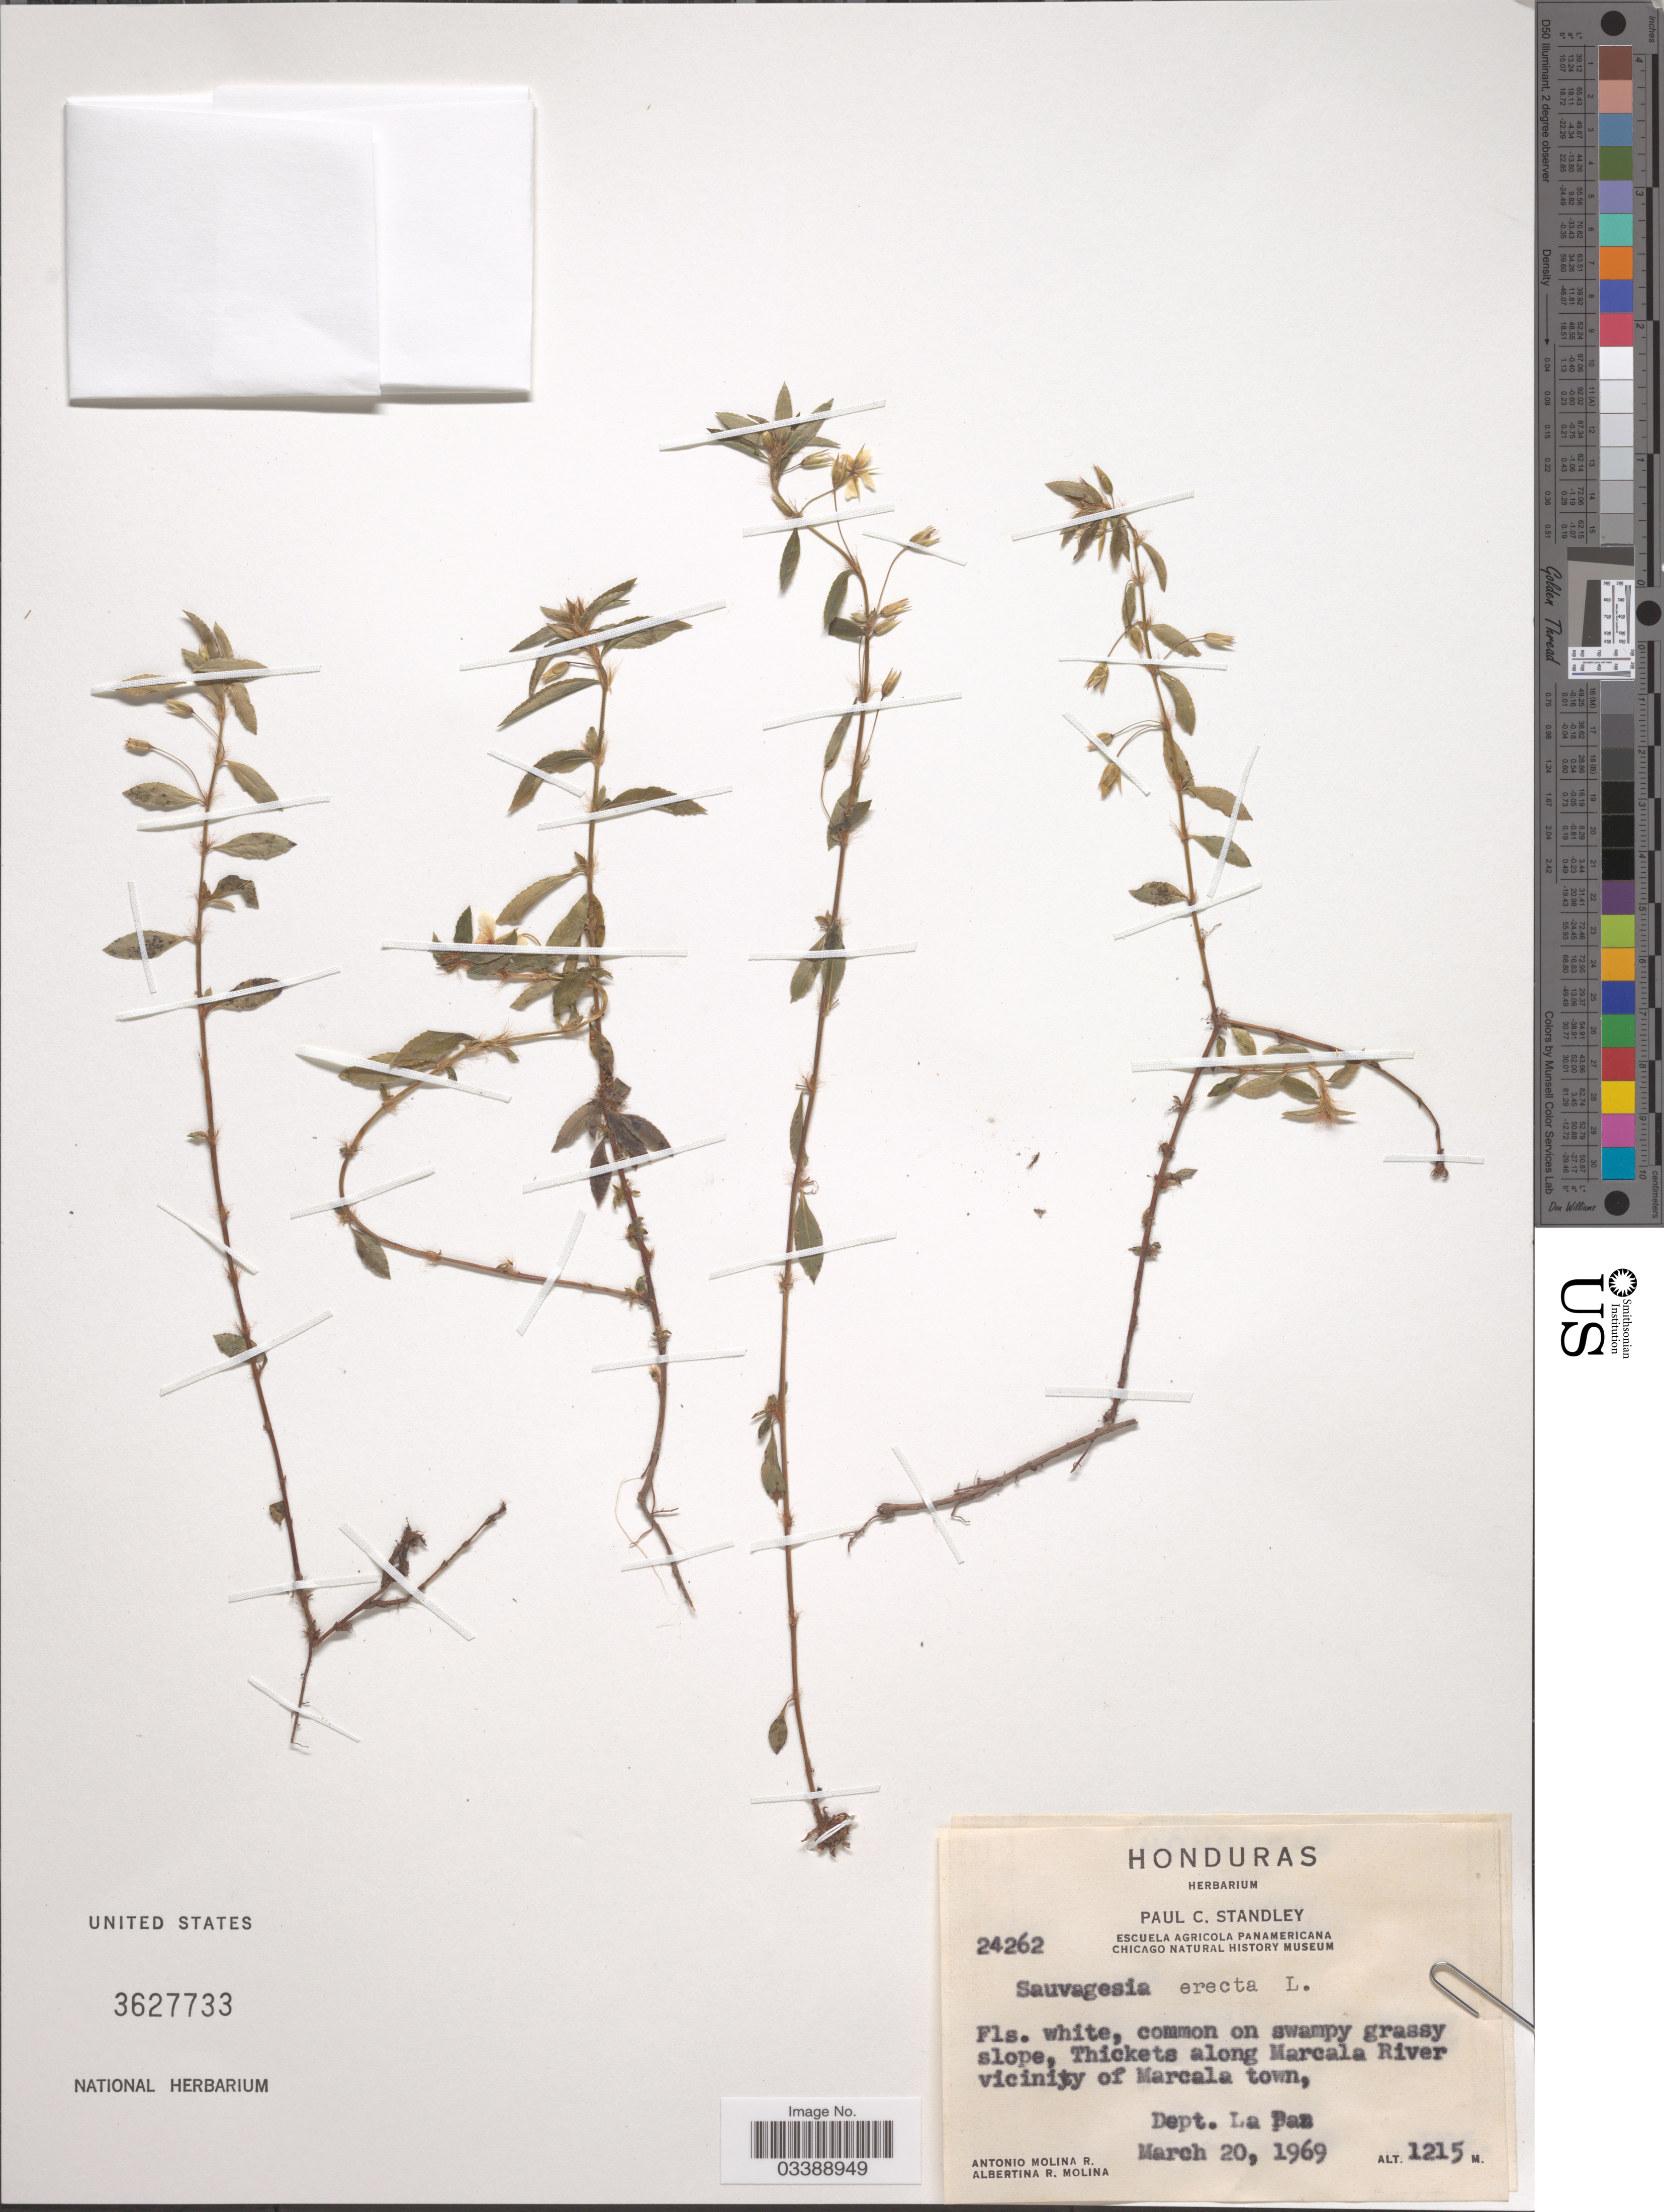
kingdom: Plantae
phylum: Tracheophyta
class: Magnoliopsida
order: Malpighiales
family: Ochnaceae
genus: Sauvagesia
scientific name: Sauvagesia erecta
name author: L.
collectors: A. Molina R. & A. R. Molina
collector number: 24262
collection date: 1969-03-20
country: Honduras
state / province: La Paz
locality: Thickets along Marcala River vicinity of Marcala town, Dept. La Paz.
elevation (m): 1215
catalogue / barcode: US 3627733